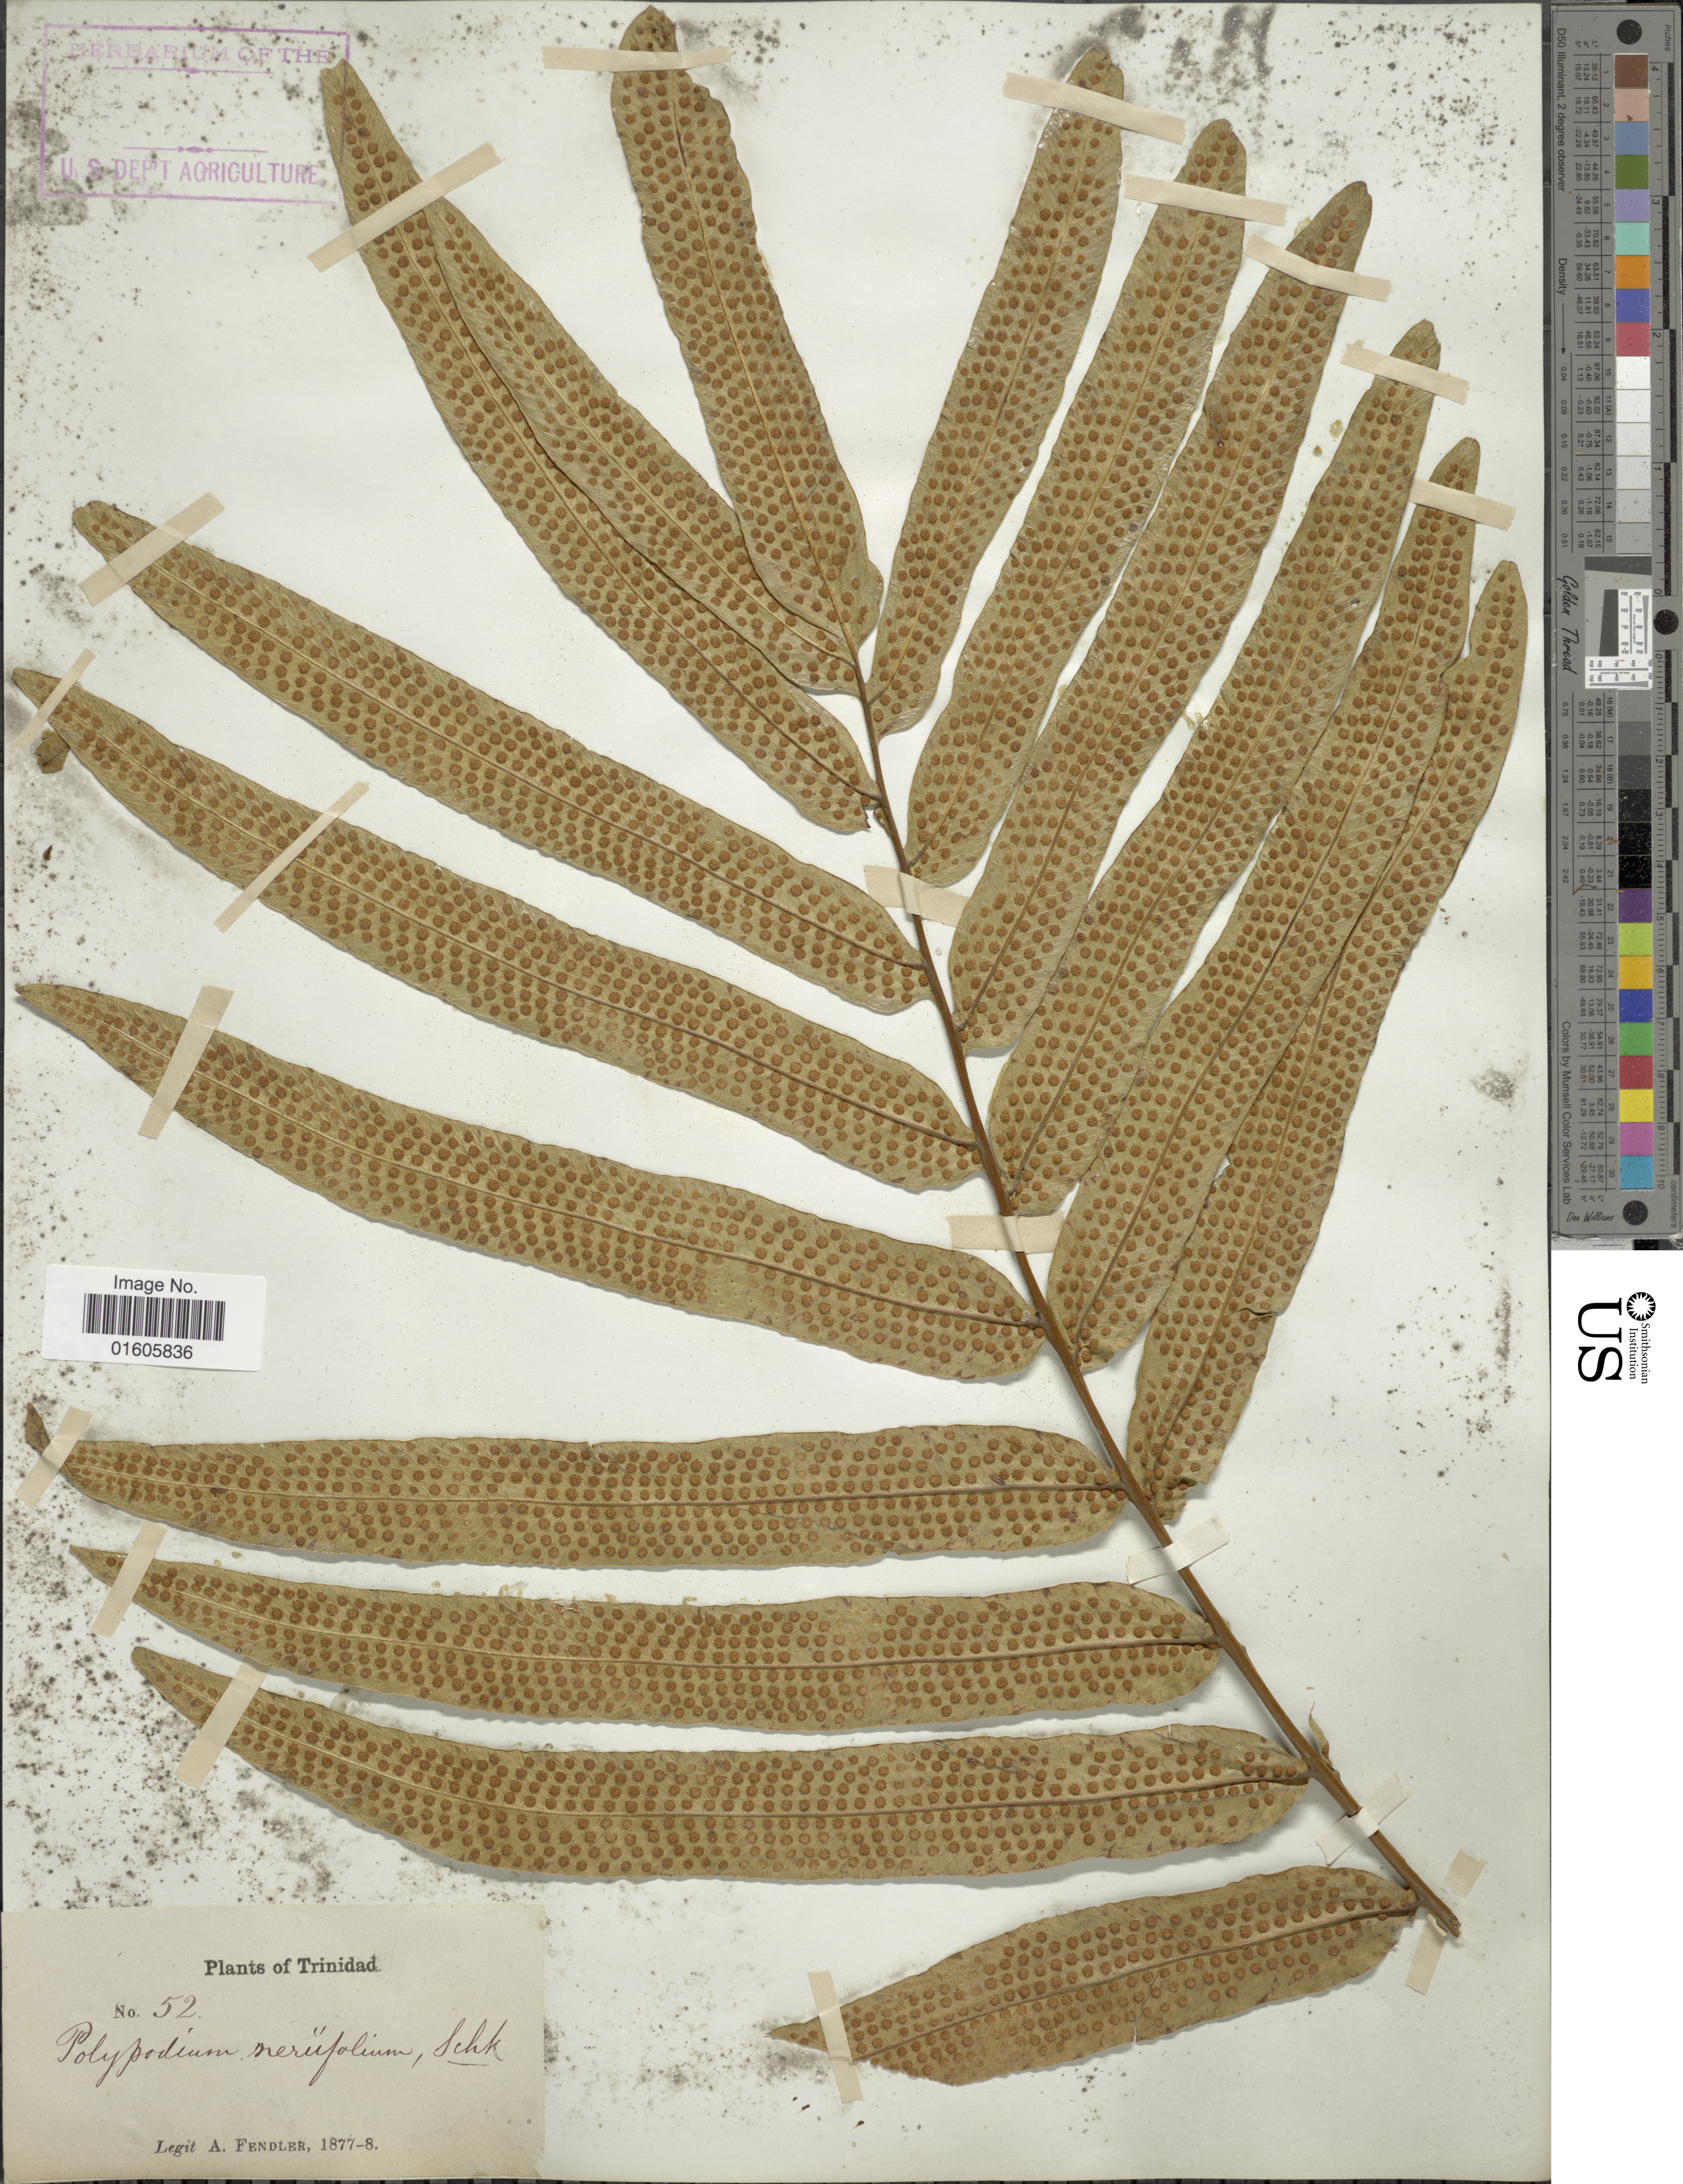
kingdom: Plantae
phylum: Tracheophyta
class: Polypodiopsida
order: Polypodiales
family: Polypodiaceae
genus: Serpocaulon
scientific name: Serpocaulon triseriale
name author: (Sw.) A.R. Sm.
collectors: A. Fendler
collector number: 52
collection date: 1877/1888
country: Trinidad and Tobago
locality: Trinidad.